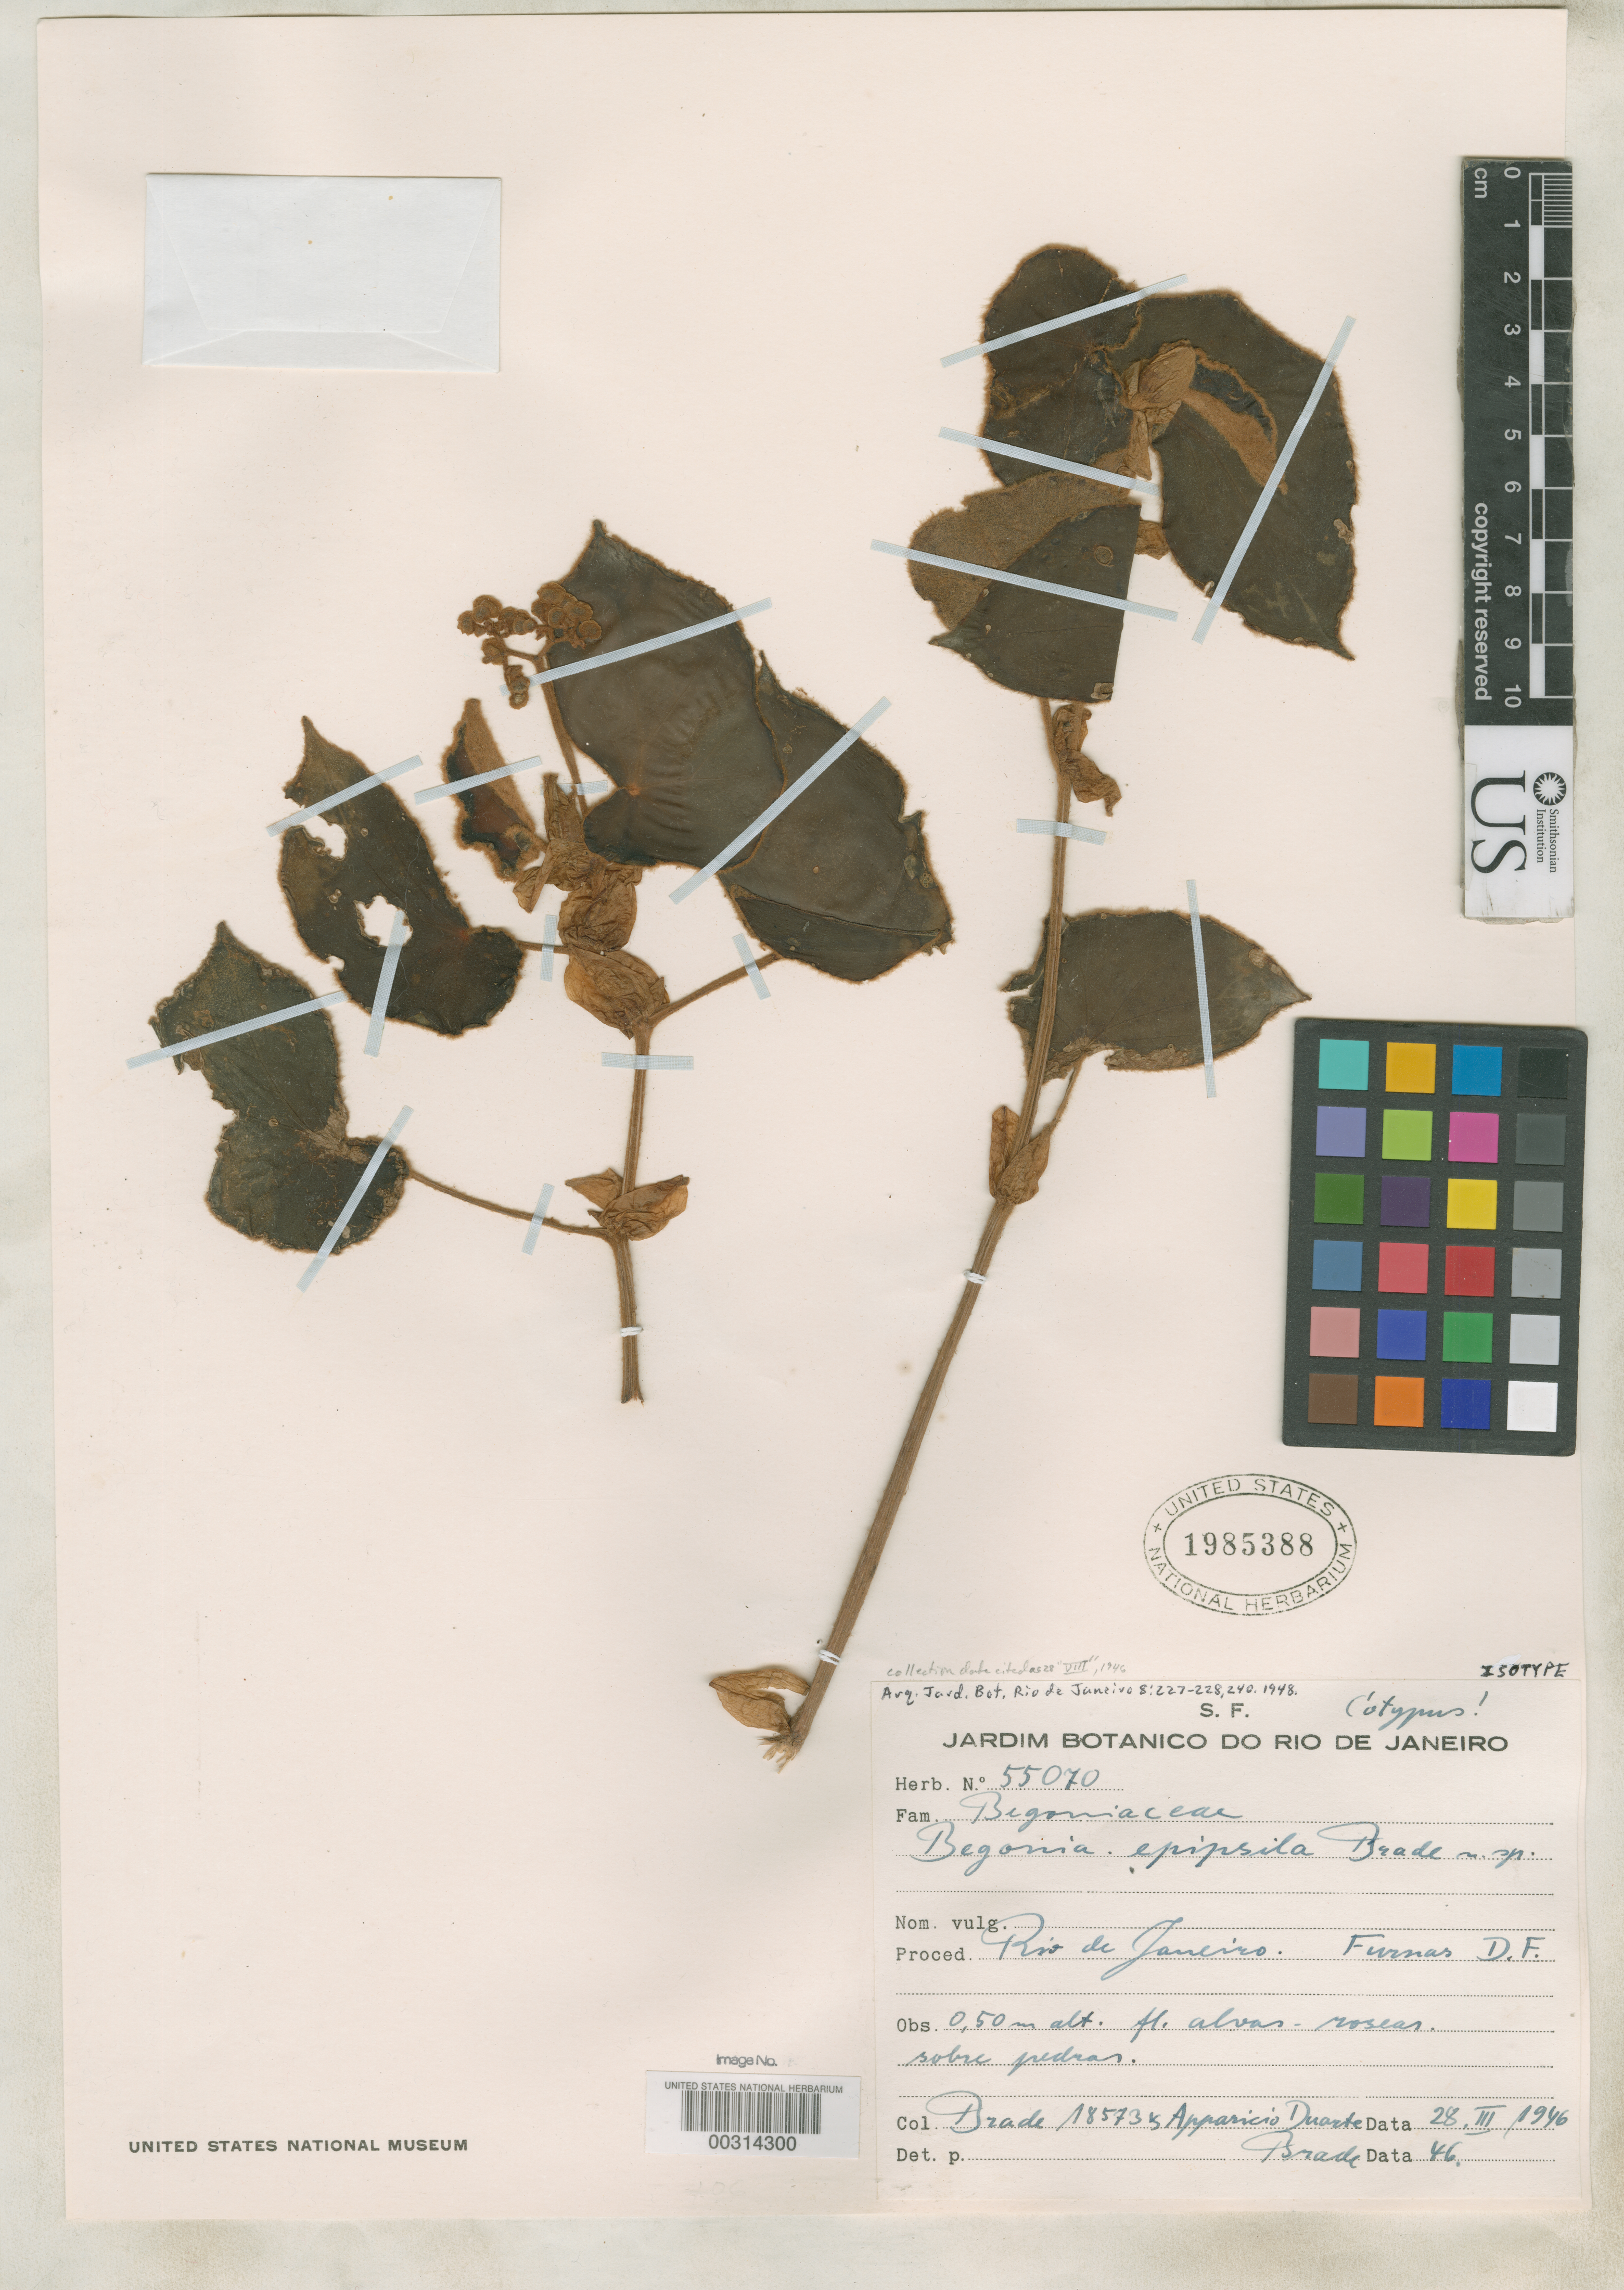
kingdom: Plantae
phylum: Tracheophyta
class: Magnoliopsida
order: Cucurbitales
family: Begoniaceae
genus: Begonia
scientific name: Begonia epipsila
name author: Brade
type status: Isotype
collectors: A. C. Brade & D. Apparicio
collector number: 18573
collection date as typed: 28 Mar 1946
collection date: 1946-03-28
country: Brazil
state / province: Rio de Janeiro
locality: Furnar D.F.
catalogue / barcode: US 1985388